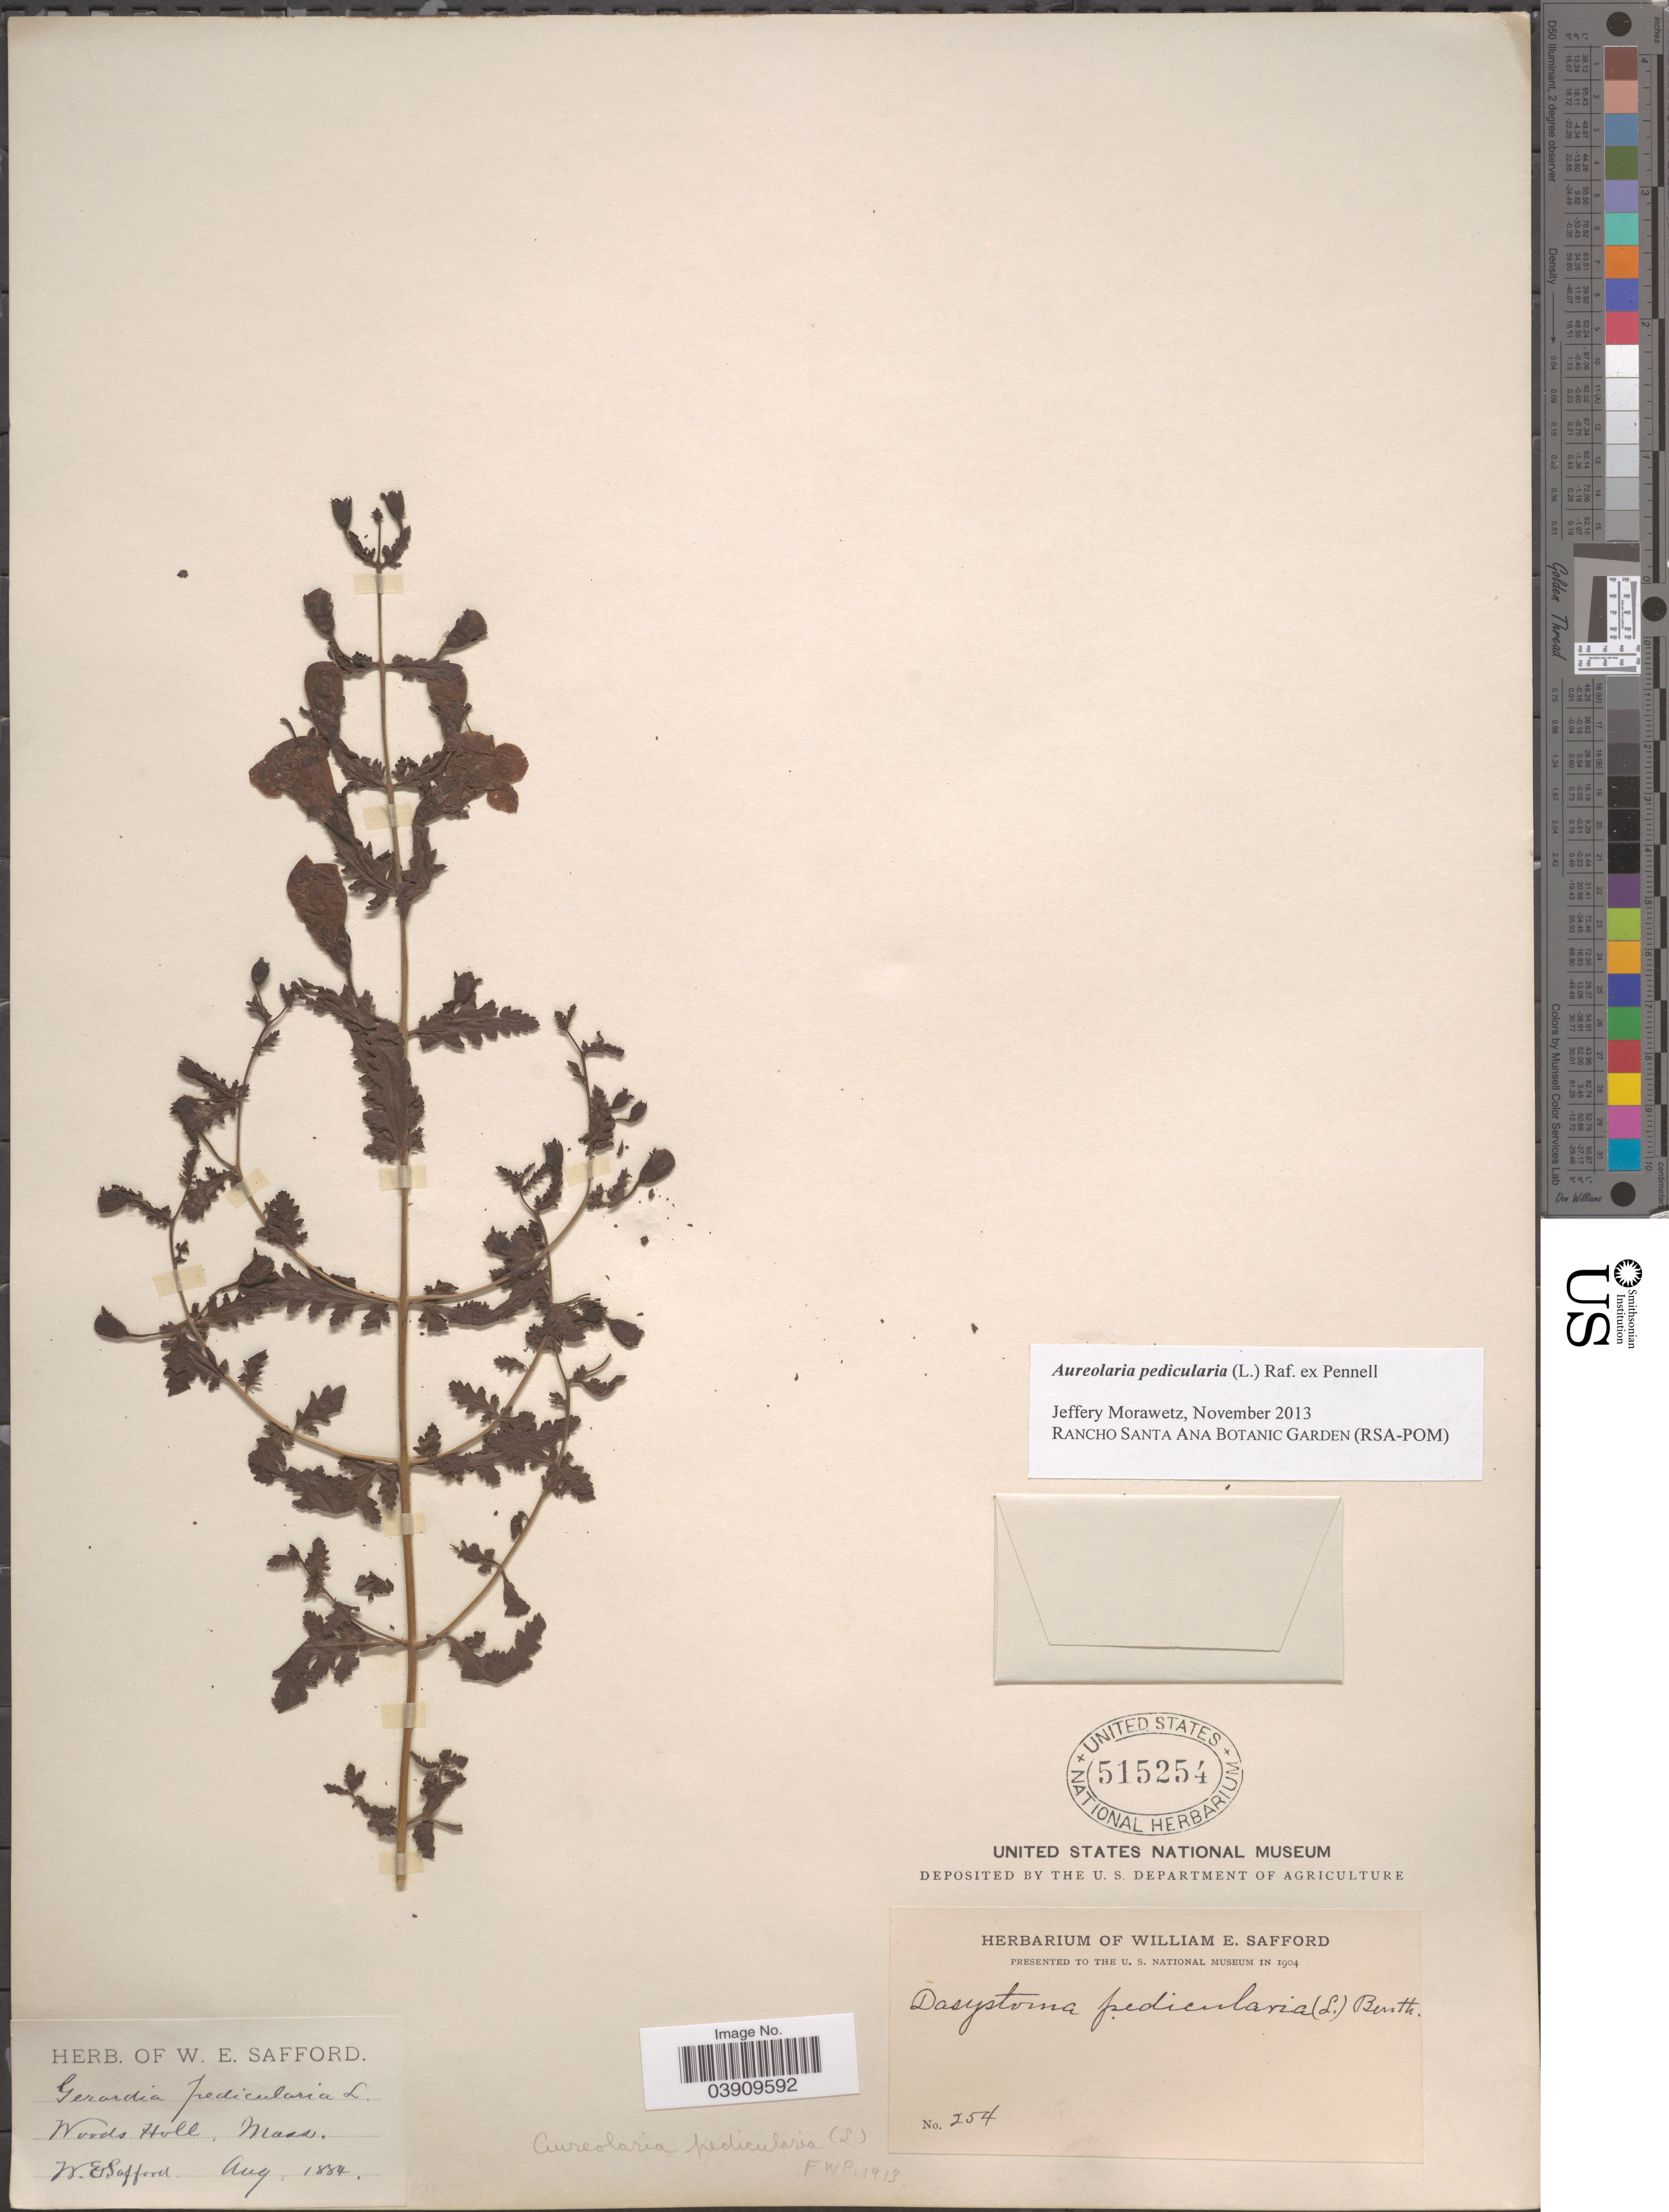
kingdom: Plantae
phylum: Tracheophyta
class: Magnoliopsida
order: Lamiales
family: Orobanchaceae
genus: Aureolaria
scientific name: Aureolaria pedicularia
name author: (L.) Raf. ex Farw.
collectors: W. E. Safford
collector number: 254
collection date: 1884-08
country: United States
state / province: Massachusetts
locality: Woods Hole.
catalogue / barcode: US 515254